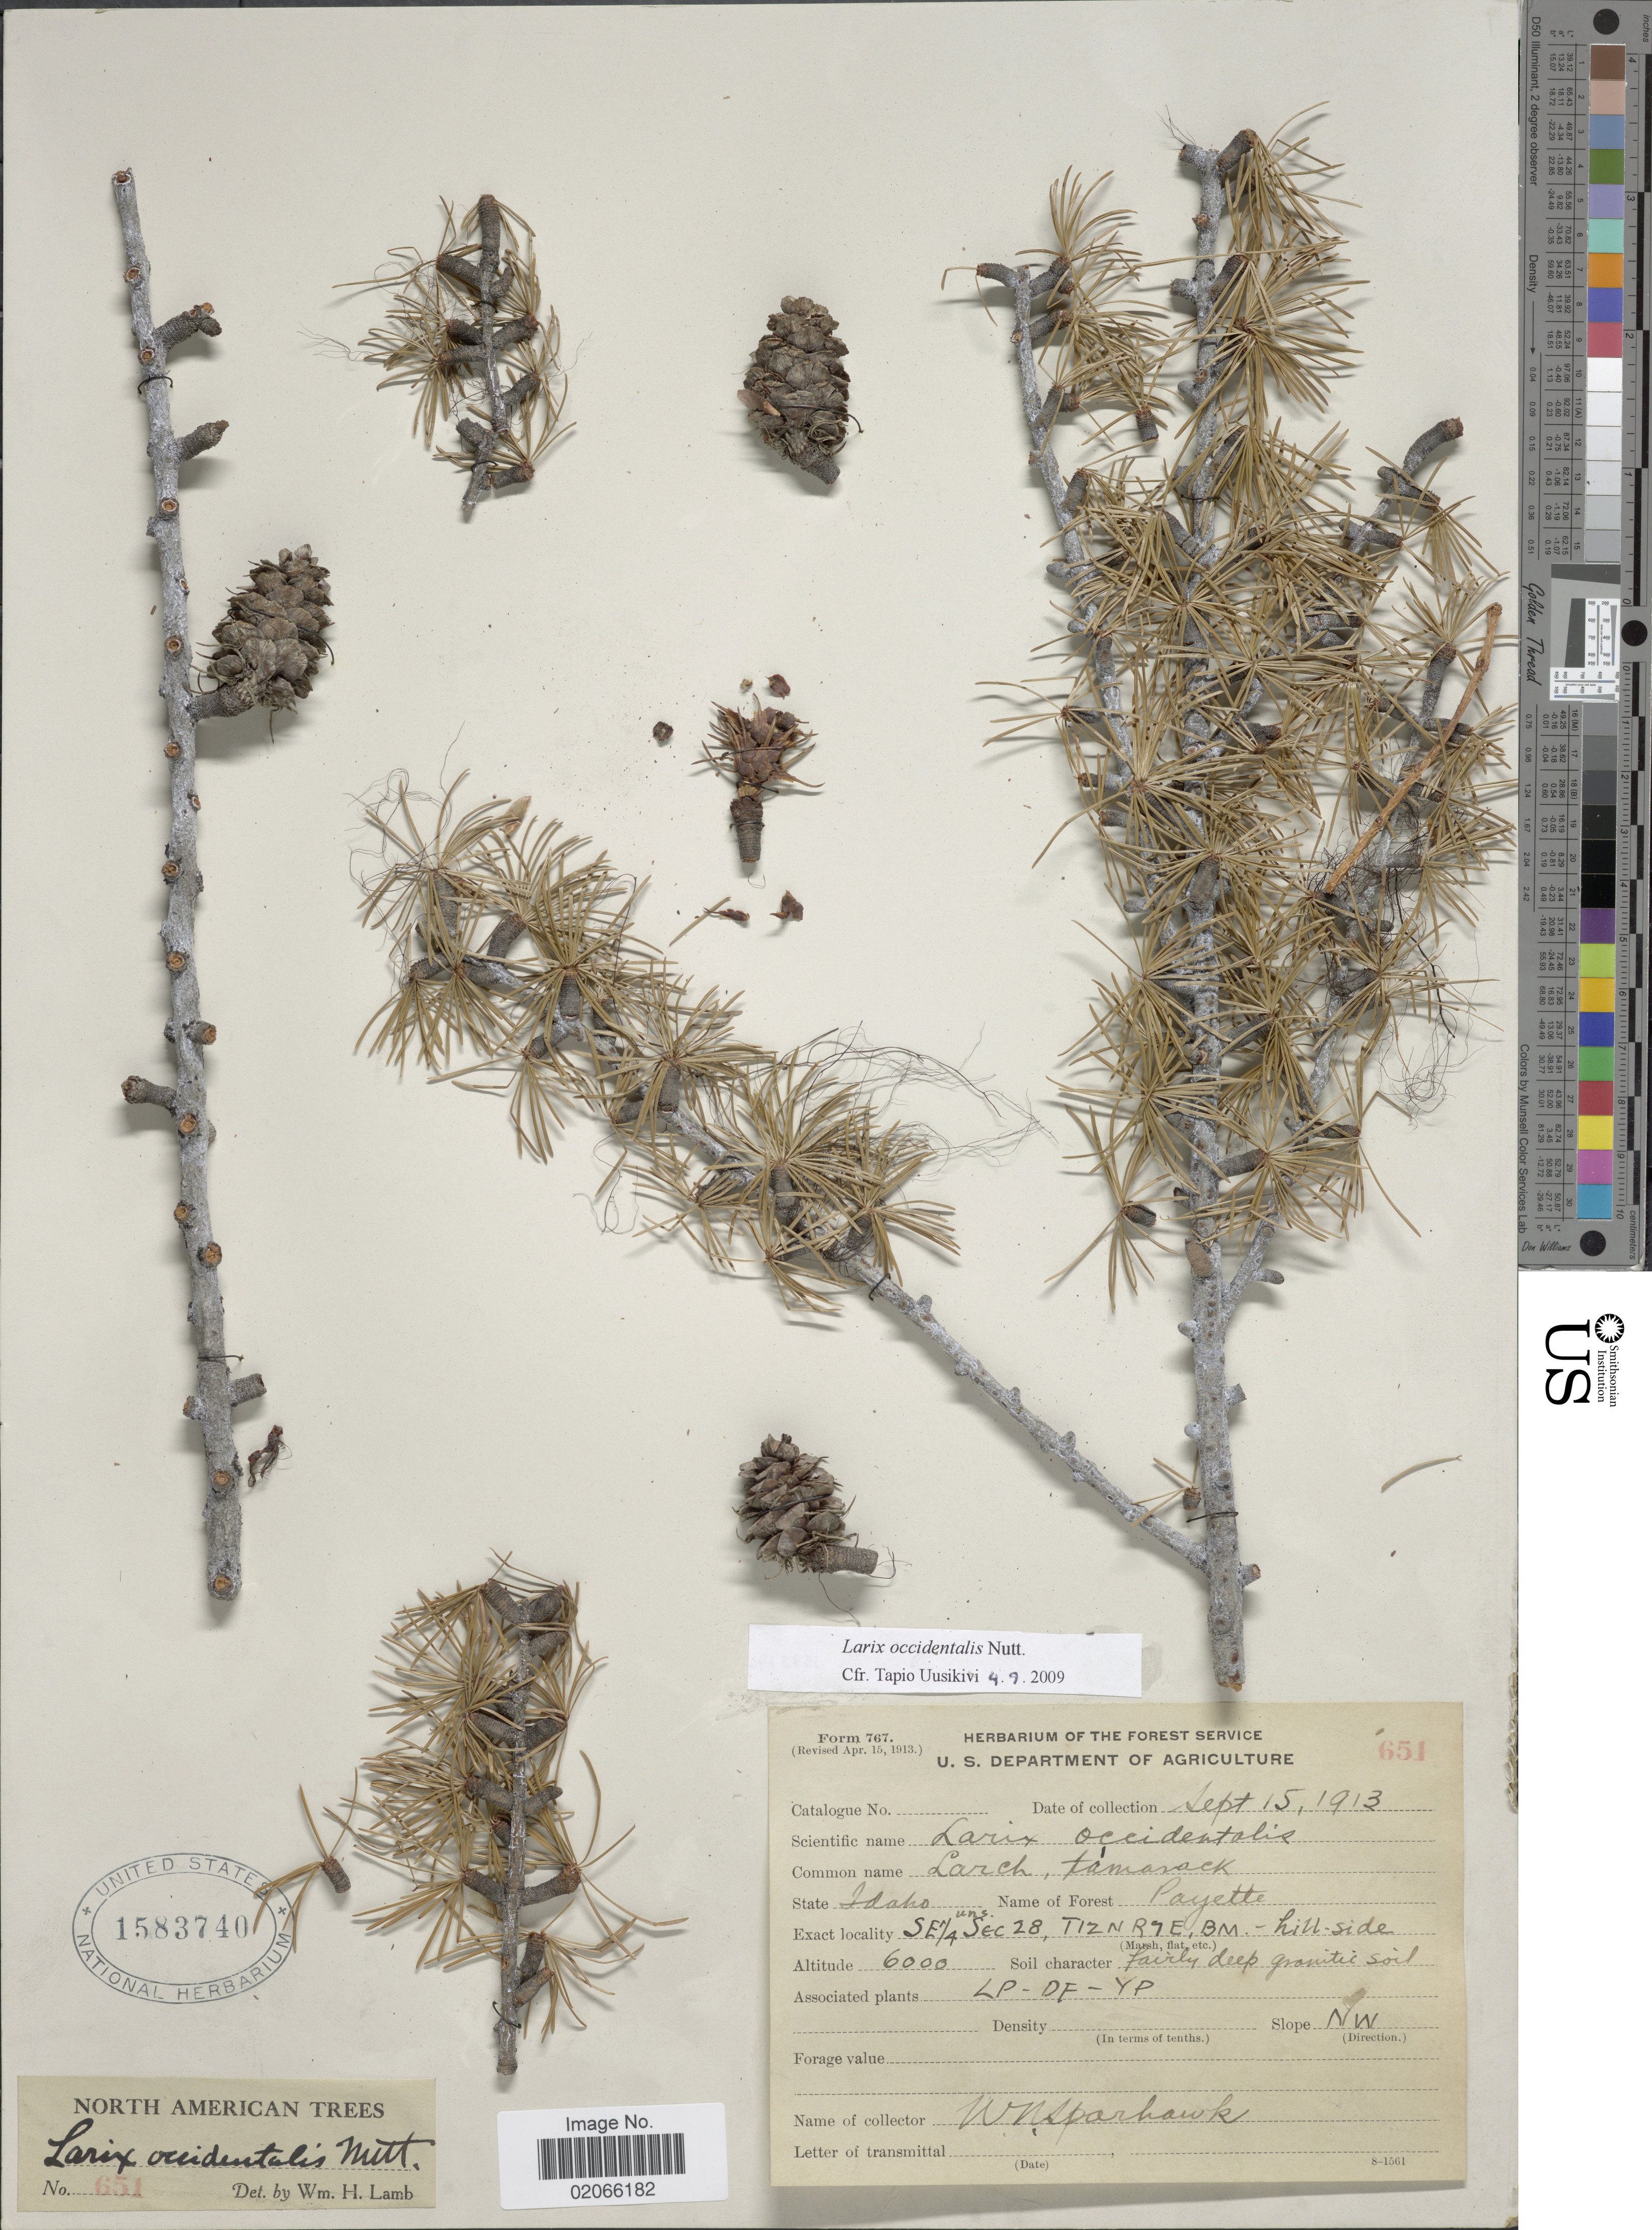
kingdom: Plantae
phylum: Tracheophyta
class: Pinopsida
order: Pinales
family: Pinaceae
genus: Larix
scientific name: Larix occidentalis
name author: Nutt.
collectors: W. Sparhawk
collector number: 651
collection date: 1913-09-15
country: United States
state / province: Idaho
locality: State Idaho, SE 1/4 Sec 28, T12N R 7E, BM -hill side.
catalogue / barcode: US 1583740